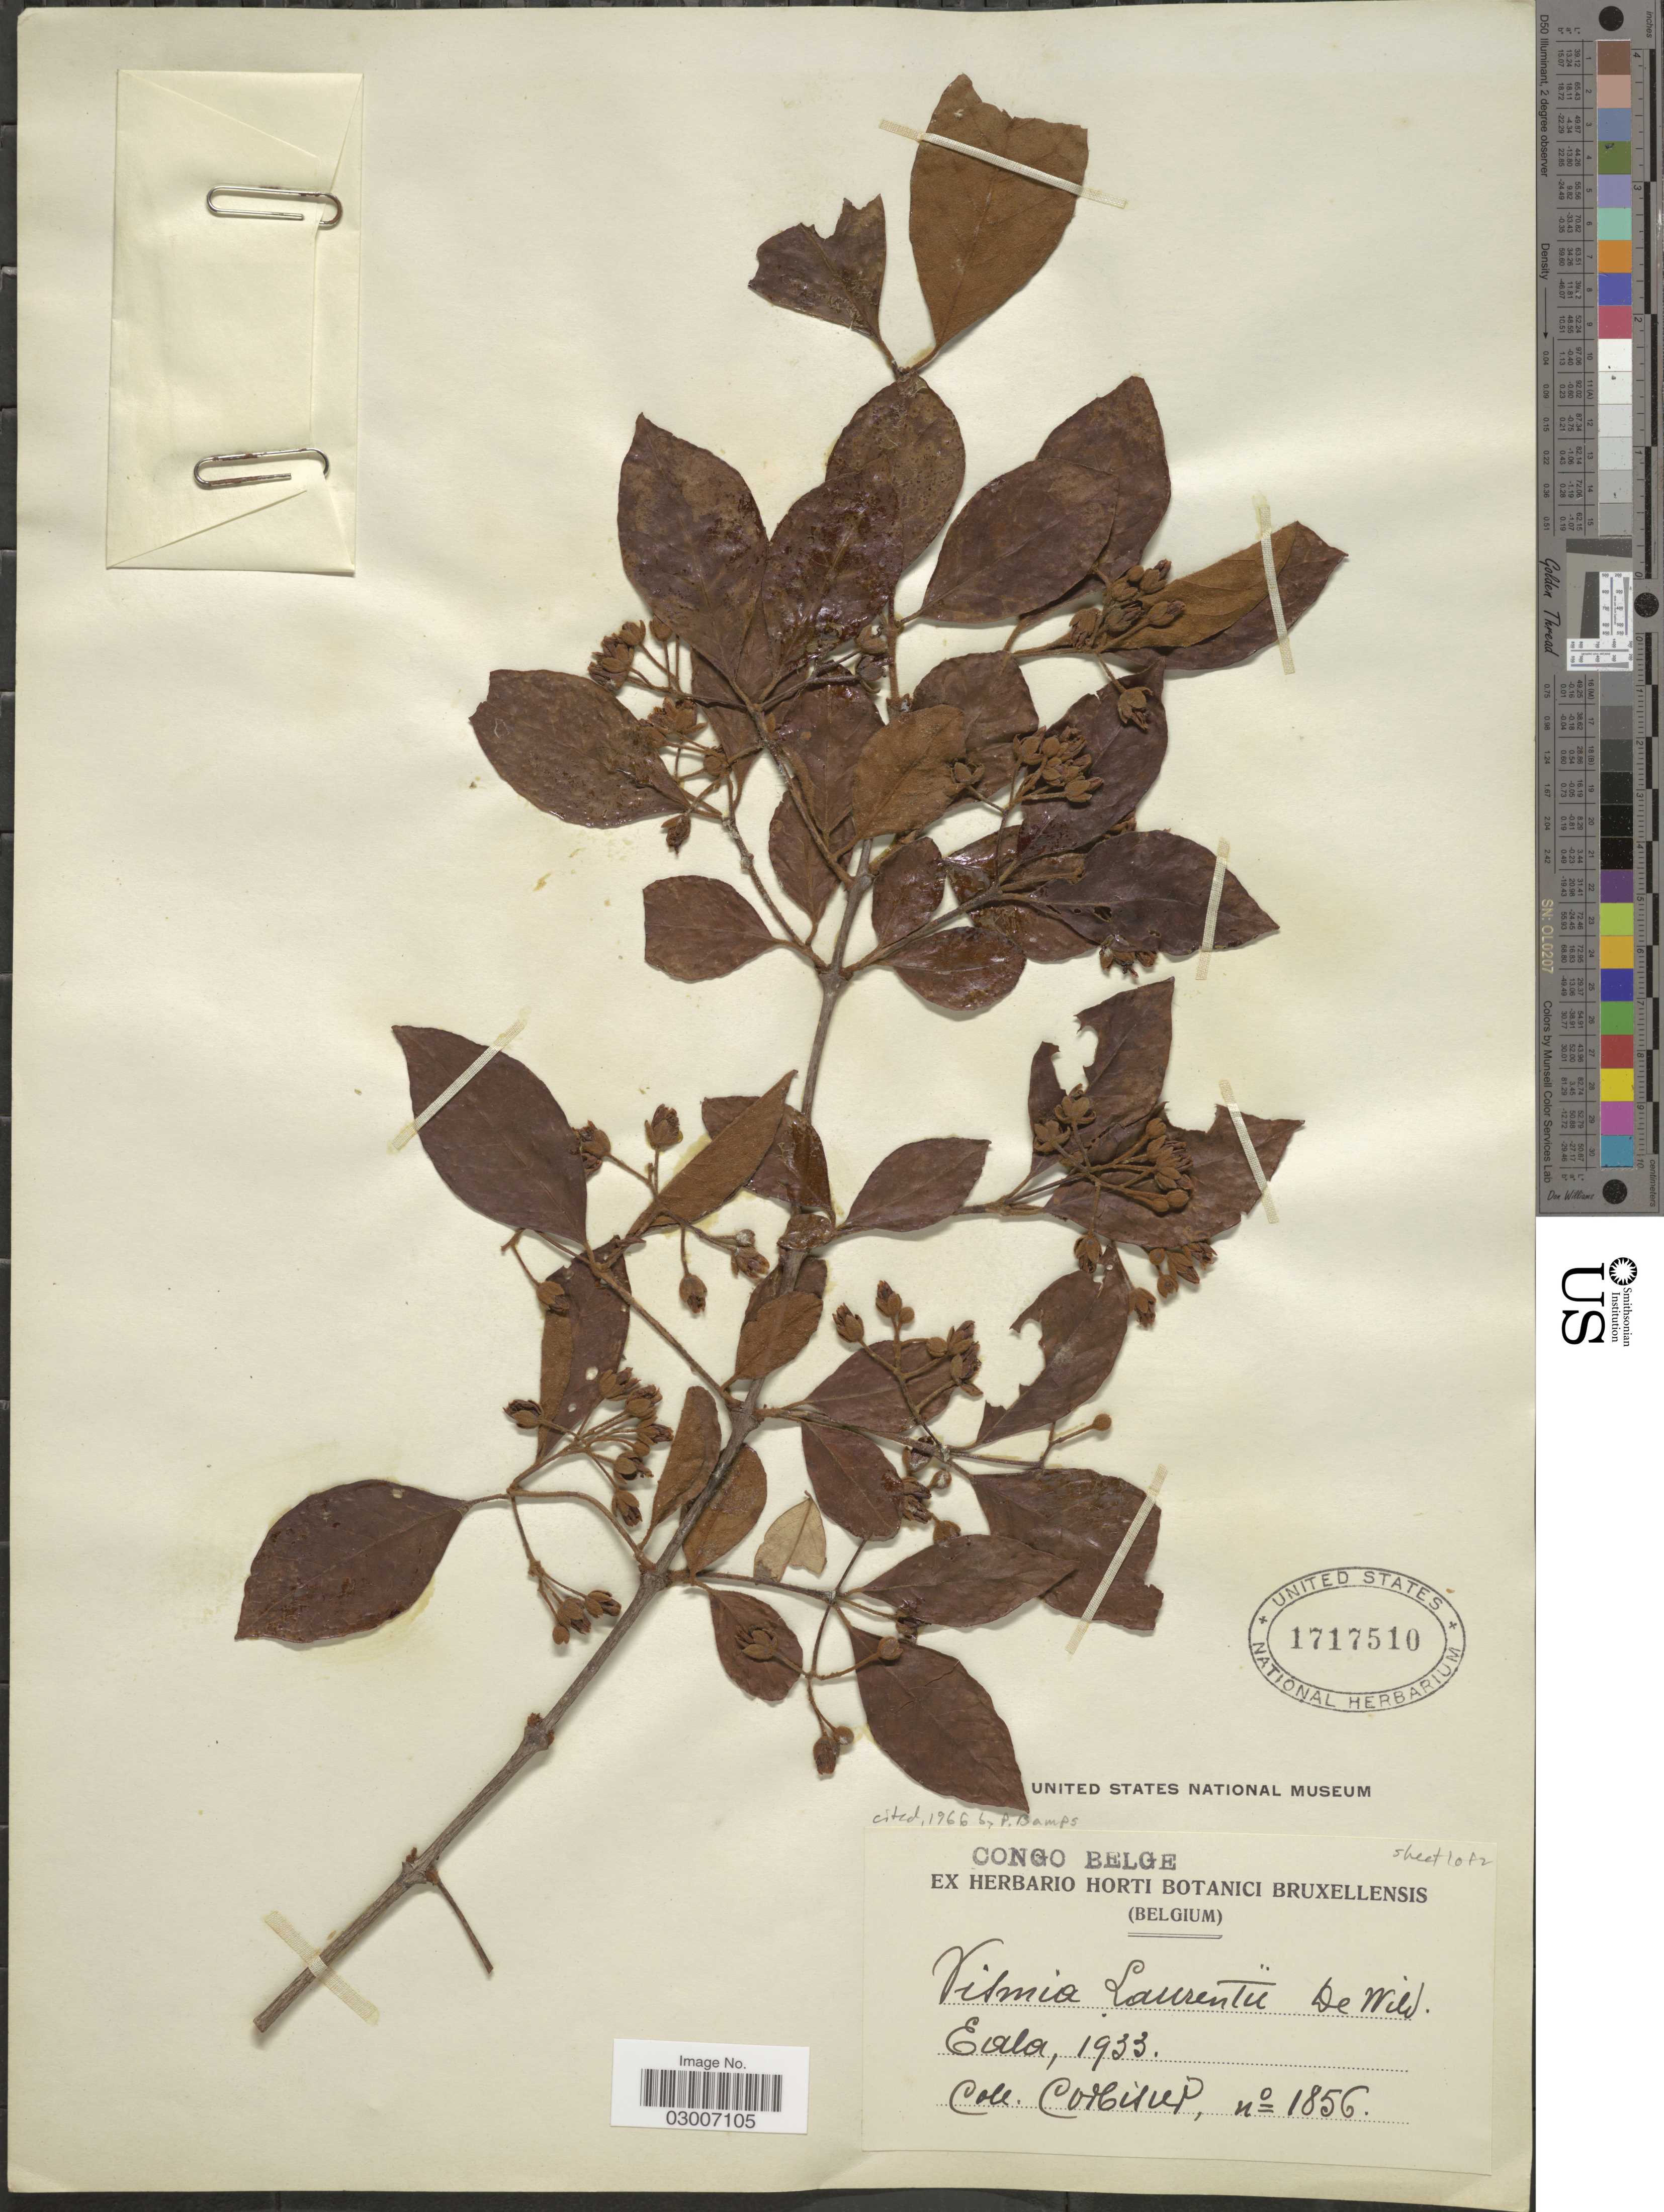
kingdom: Plantae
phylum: Tracheophyta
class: Magnoliopsida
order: Malpighiales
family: Hypericaceae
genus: Vismia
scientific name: Vismia laurentii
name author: De Wild.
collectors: -. Corbisier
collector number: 1856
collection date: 1933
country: Congo, Democratic Republic of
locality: Congo Belge. Eala.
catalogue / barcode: US 1717510